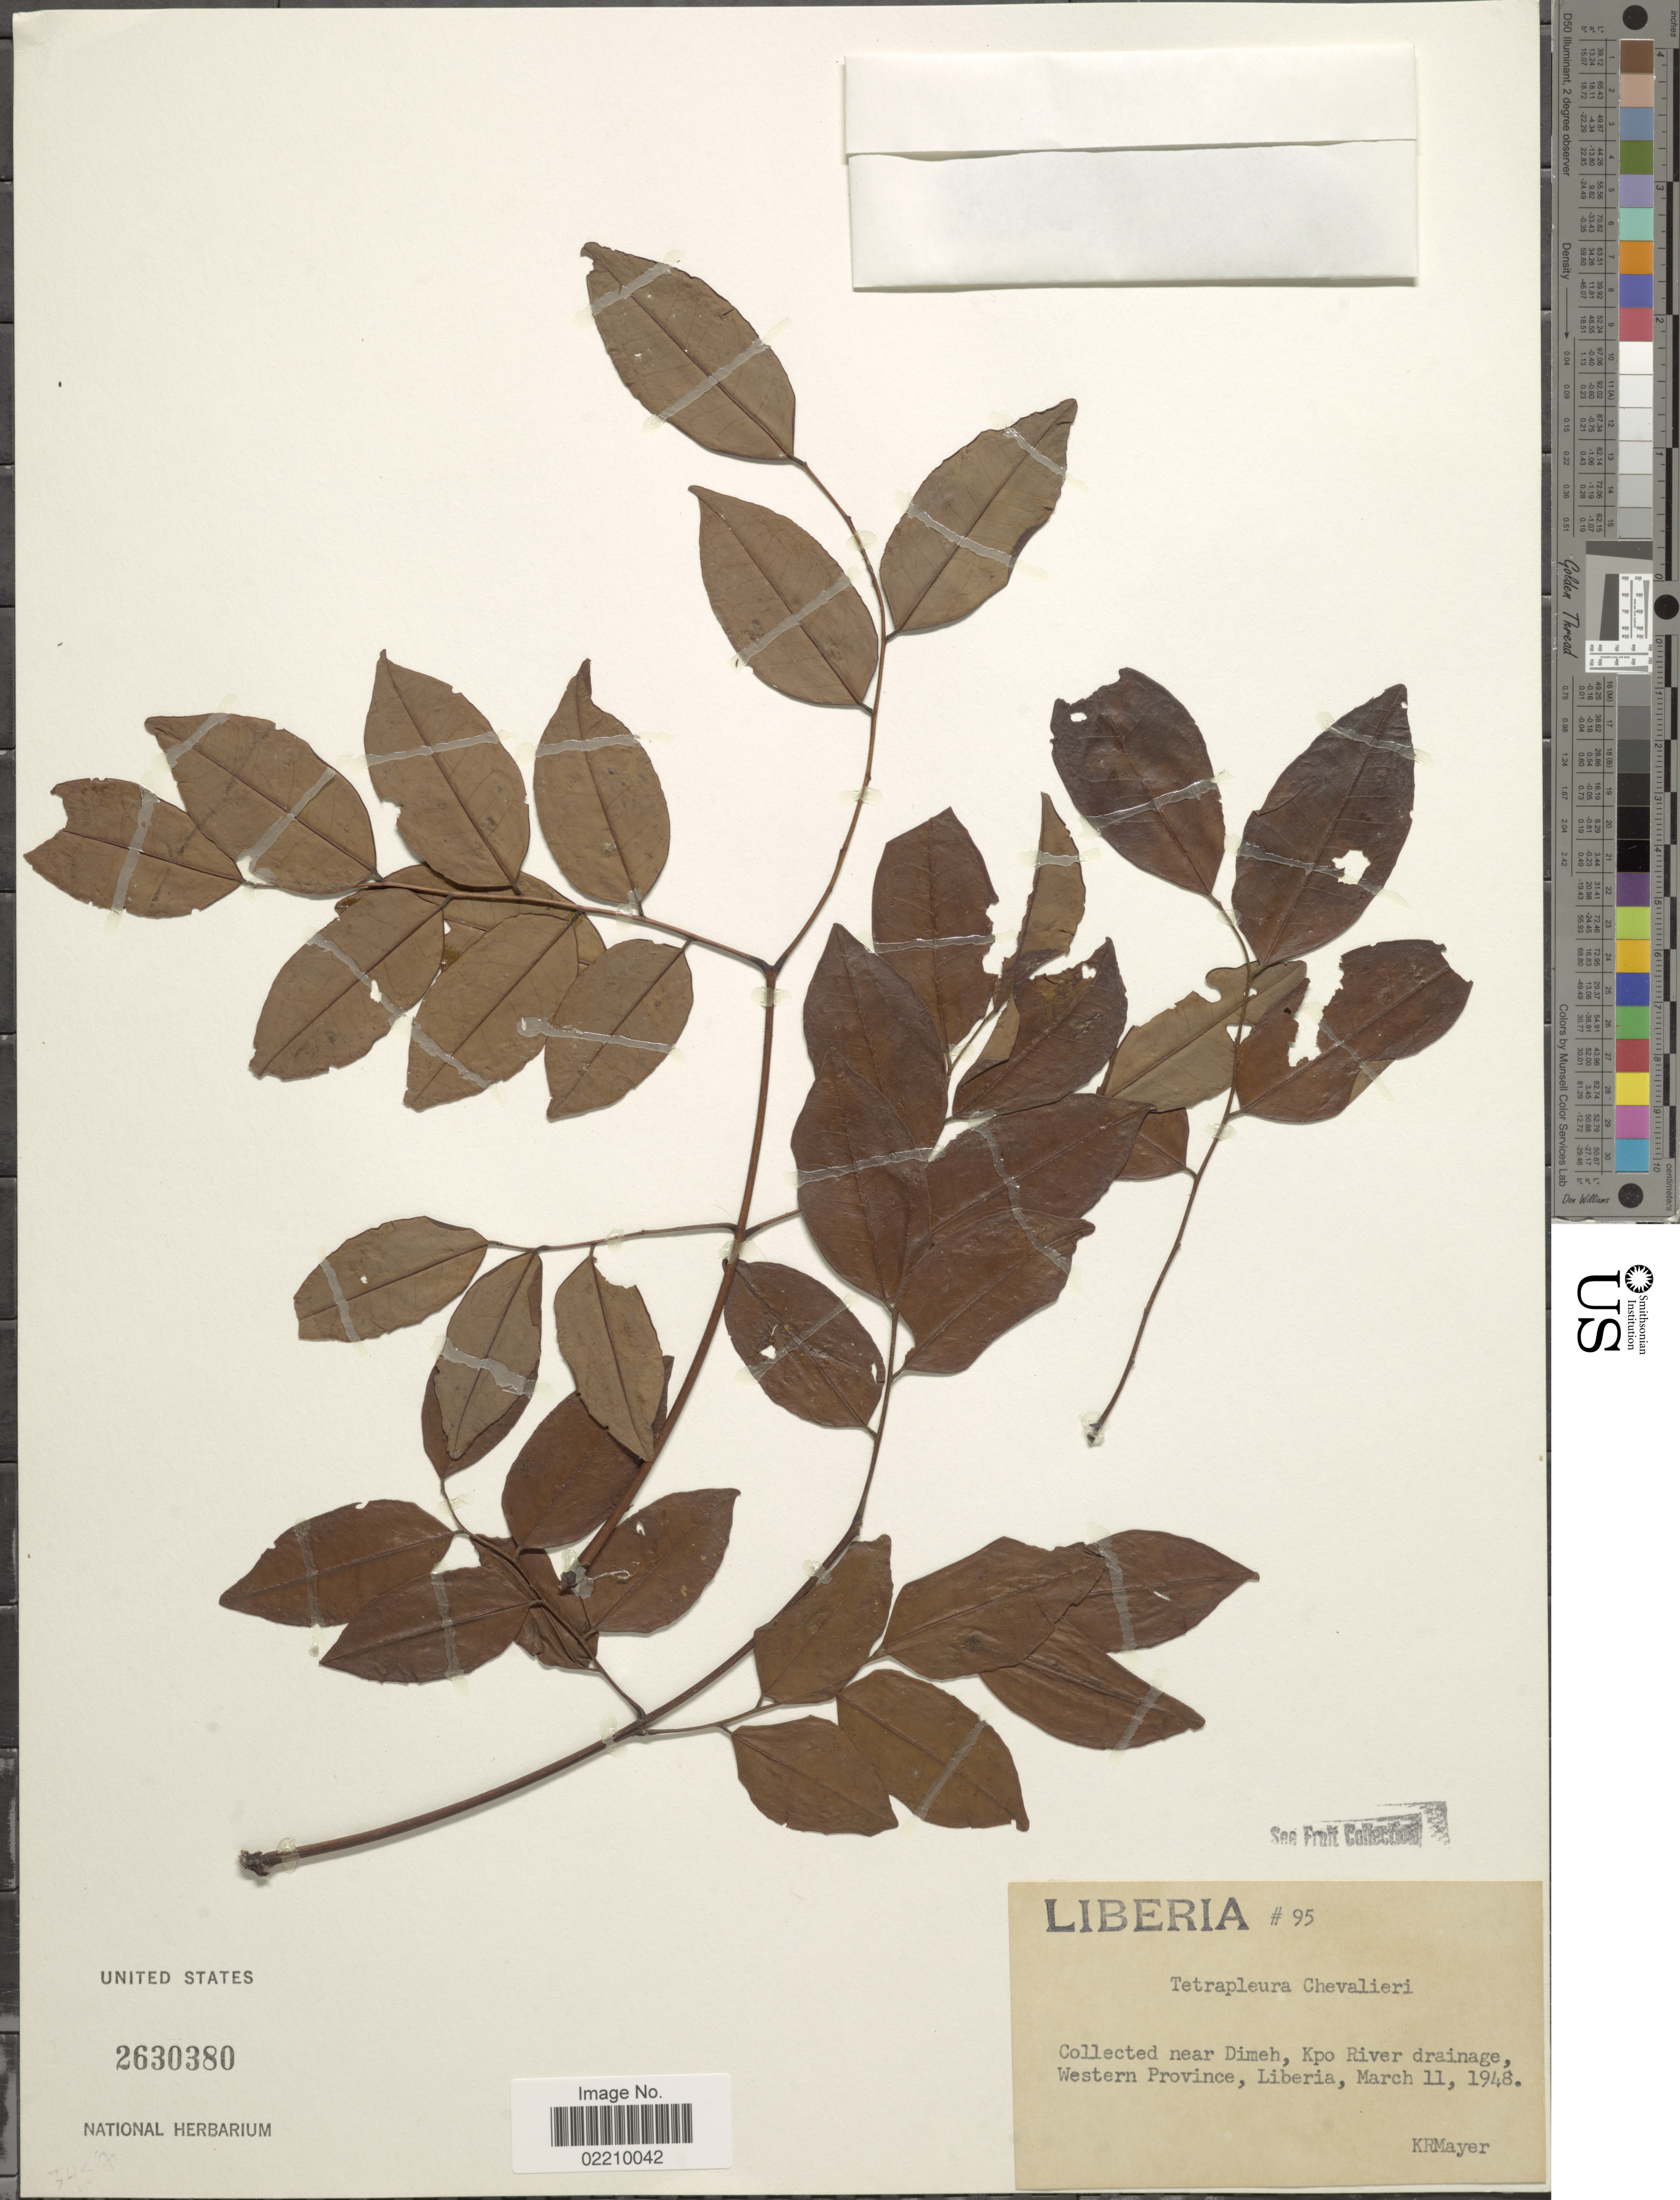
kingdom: Plantae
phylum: Tracheophyta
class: Magnoliopsida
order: Fabales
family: Fabaceae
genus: Tetrapleura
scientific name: Tetrapleura chevalieri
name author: (Harms) Baker f.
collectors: K. R. Mayer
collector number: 95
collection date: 1948-03-11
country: Liberia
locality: Near Dimeh, Kpo River drainage, Western Province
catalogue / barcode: US 2630380